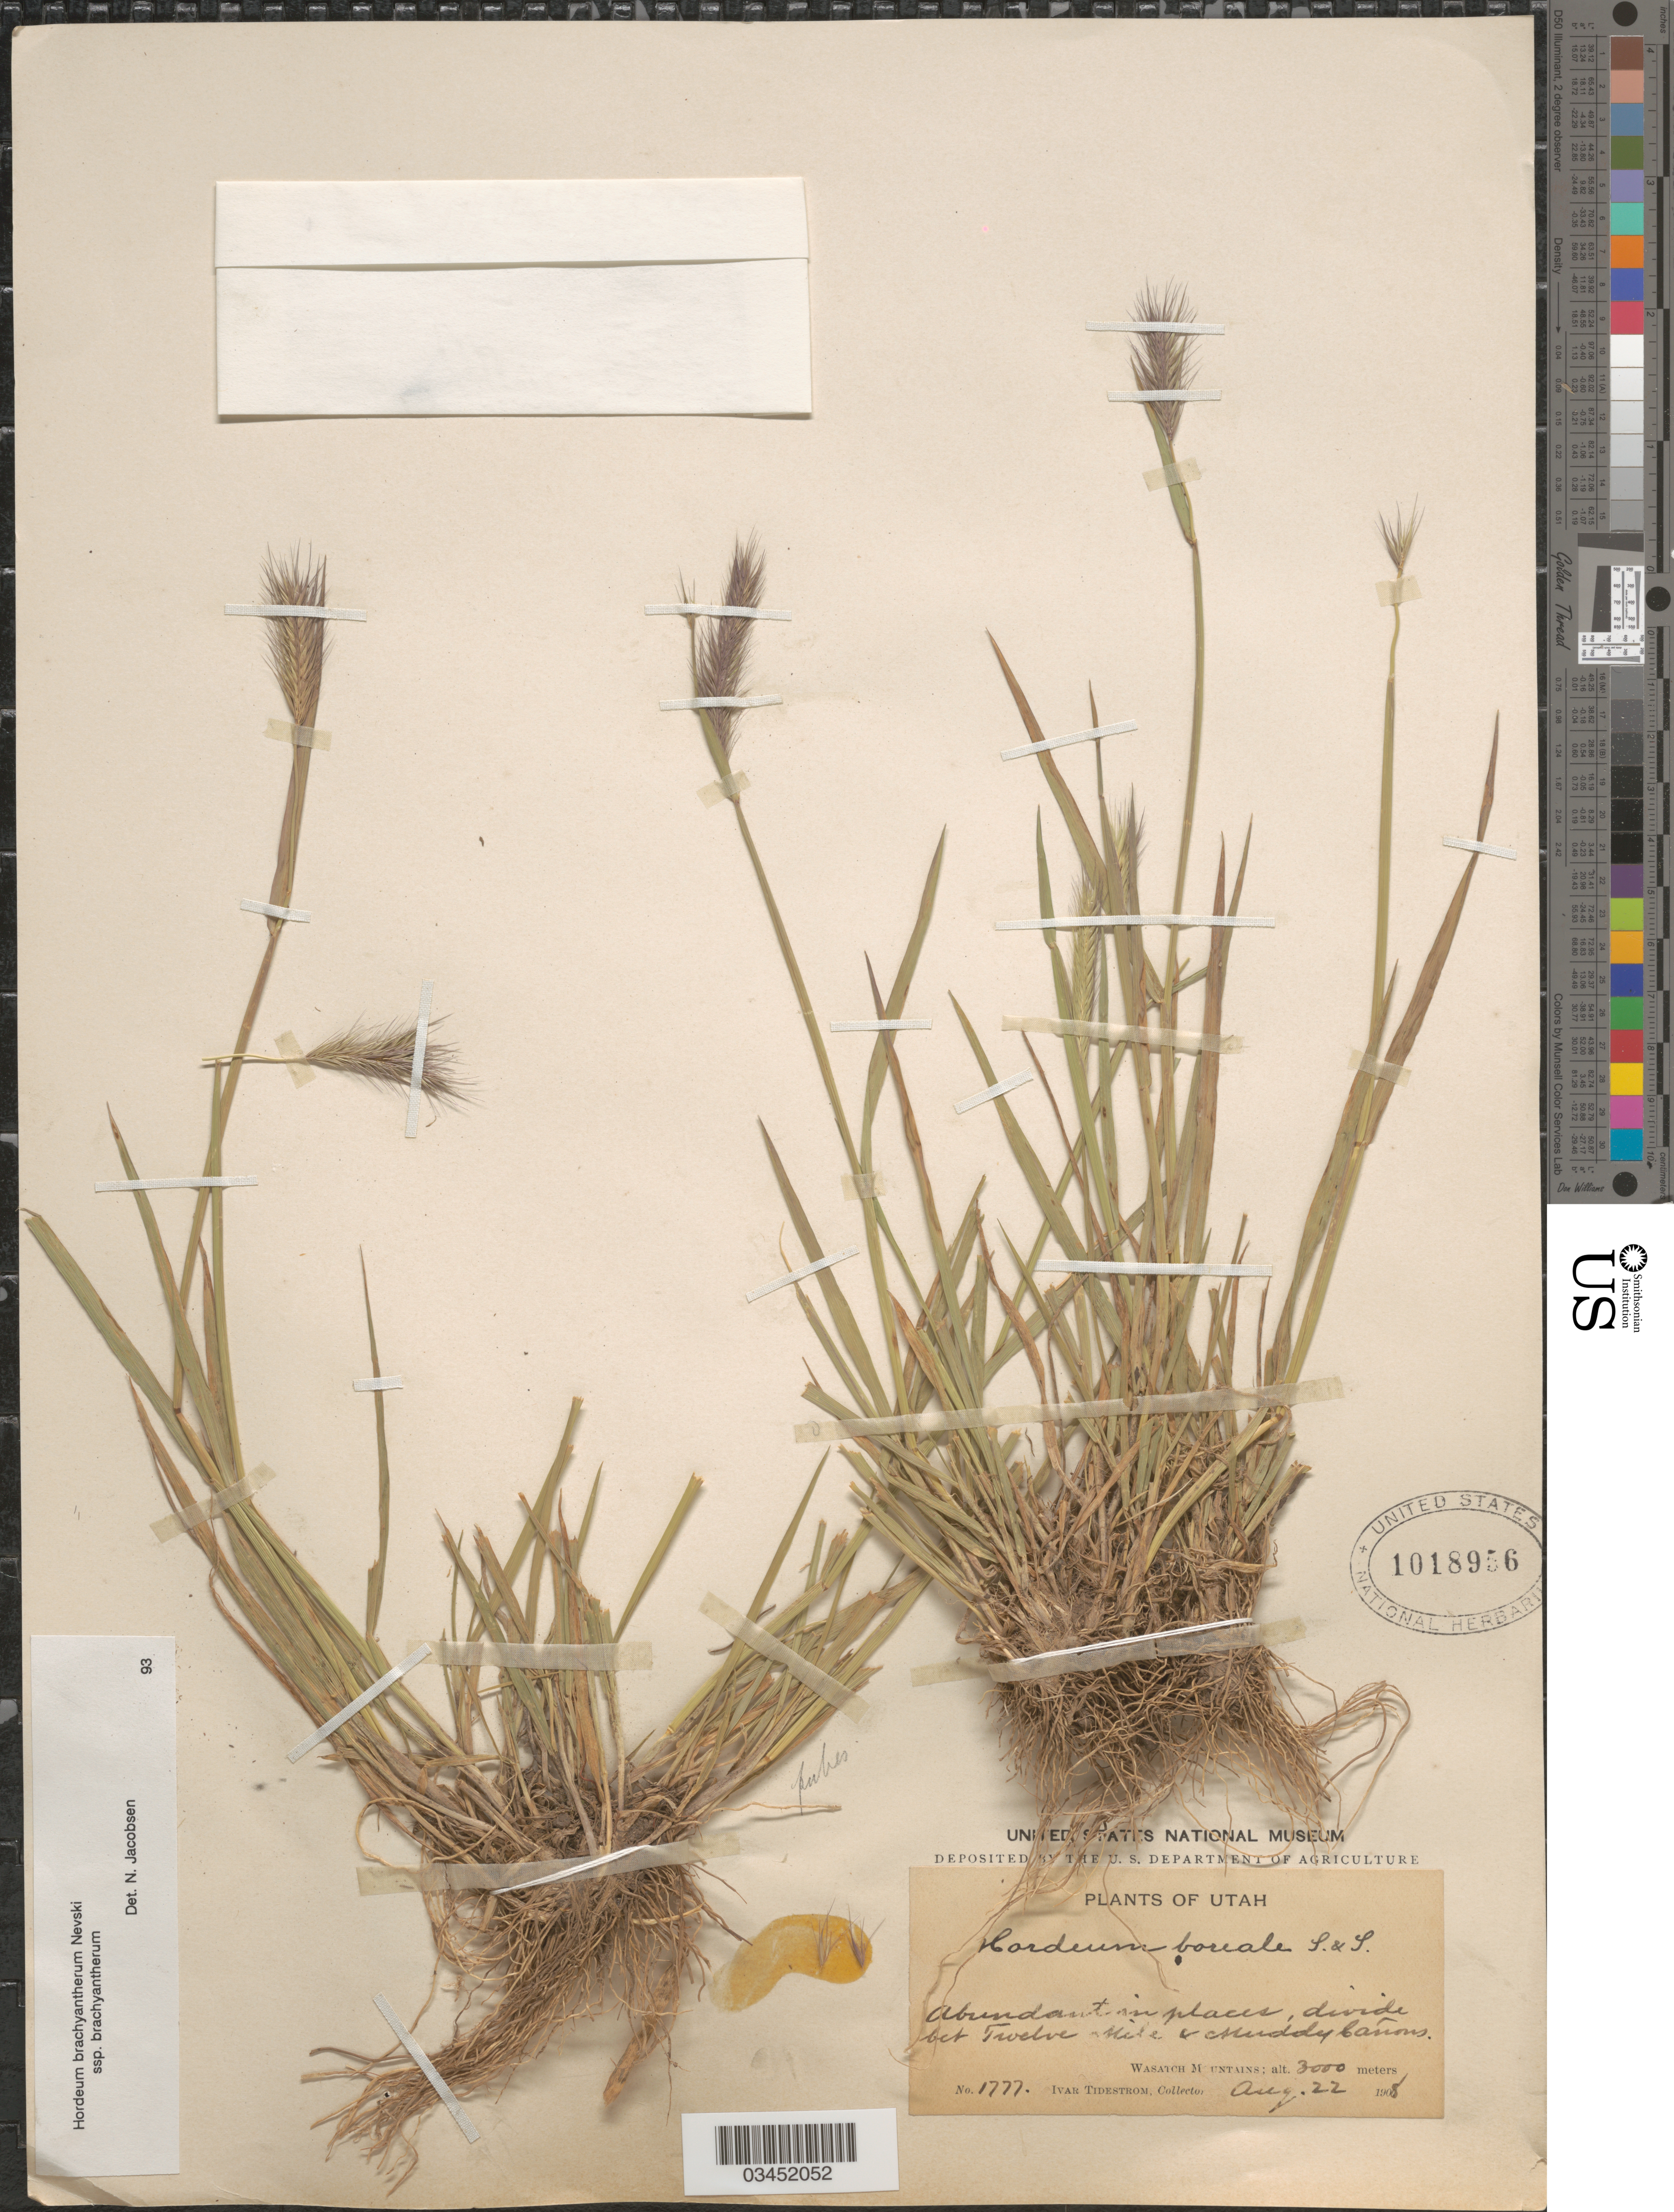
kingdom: Plantae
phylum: Tracheophyta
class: Liliopsida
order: Poales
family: Poaceae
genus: Hordeum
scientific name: Hordeum brachyantherum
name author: Nevski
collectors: I. F. Tidestrom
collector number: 1777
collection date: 1908-08-22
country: United States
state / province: Utah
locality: Abundant in places, divide bet Twelve Mile & Muddy Cañon. Wasatch Mountains.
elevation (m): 3000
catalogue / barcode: US 1018956